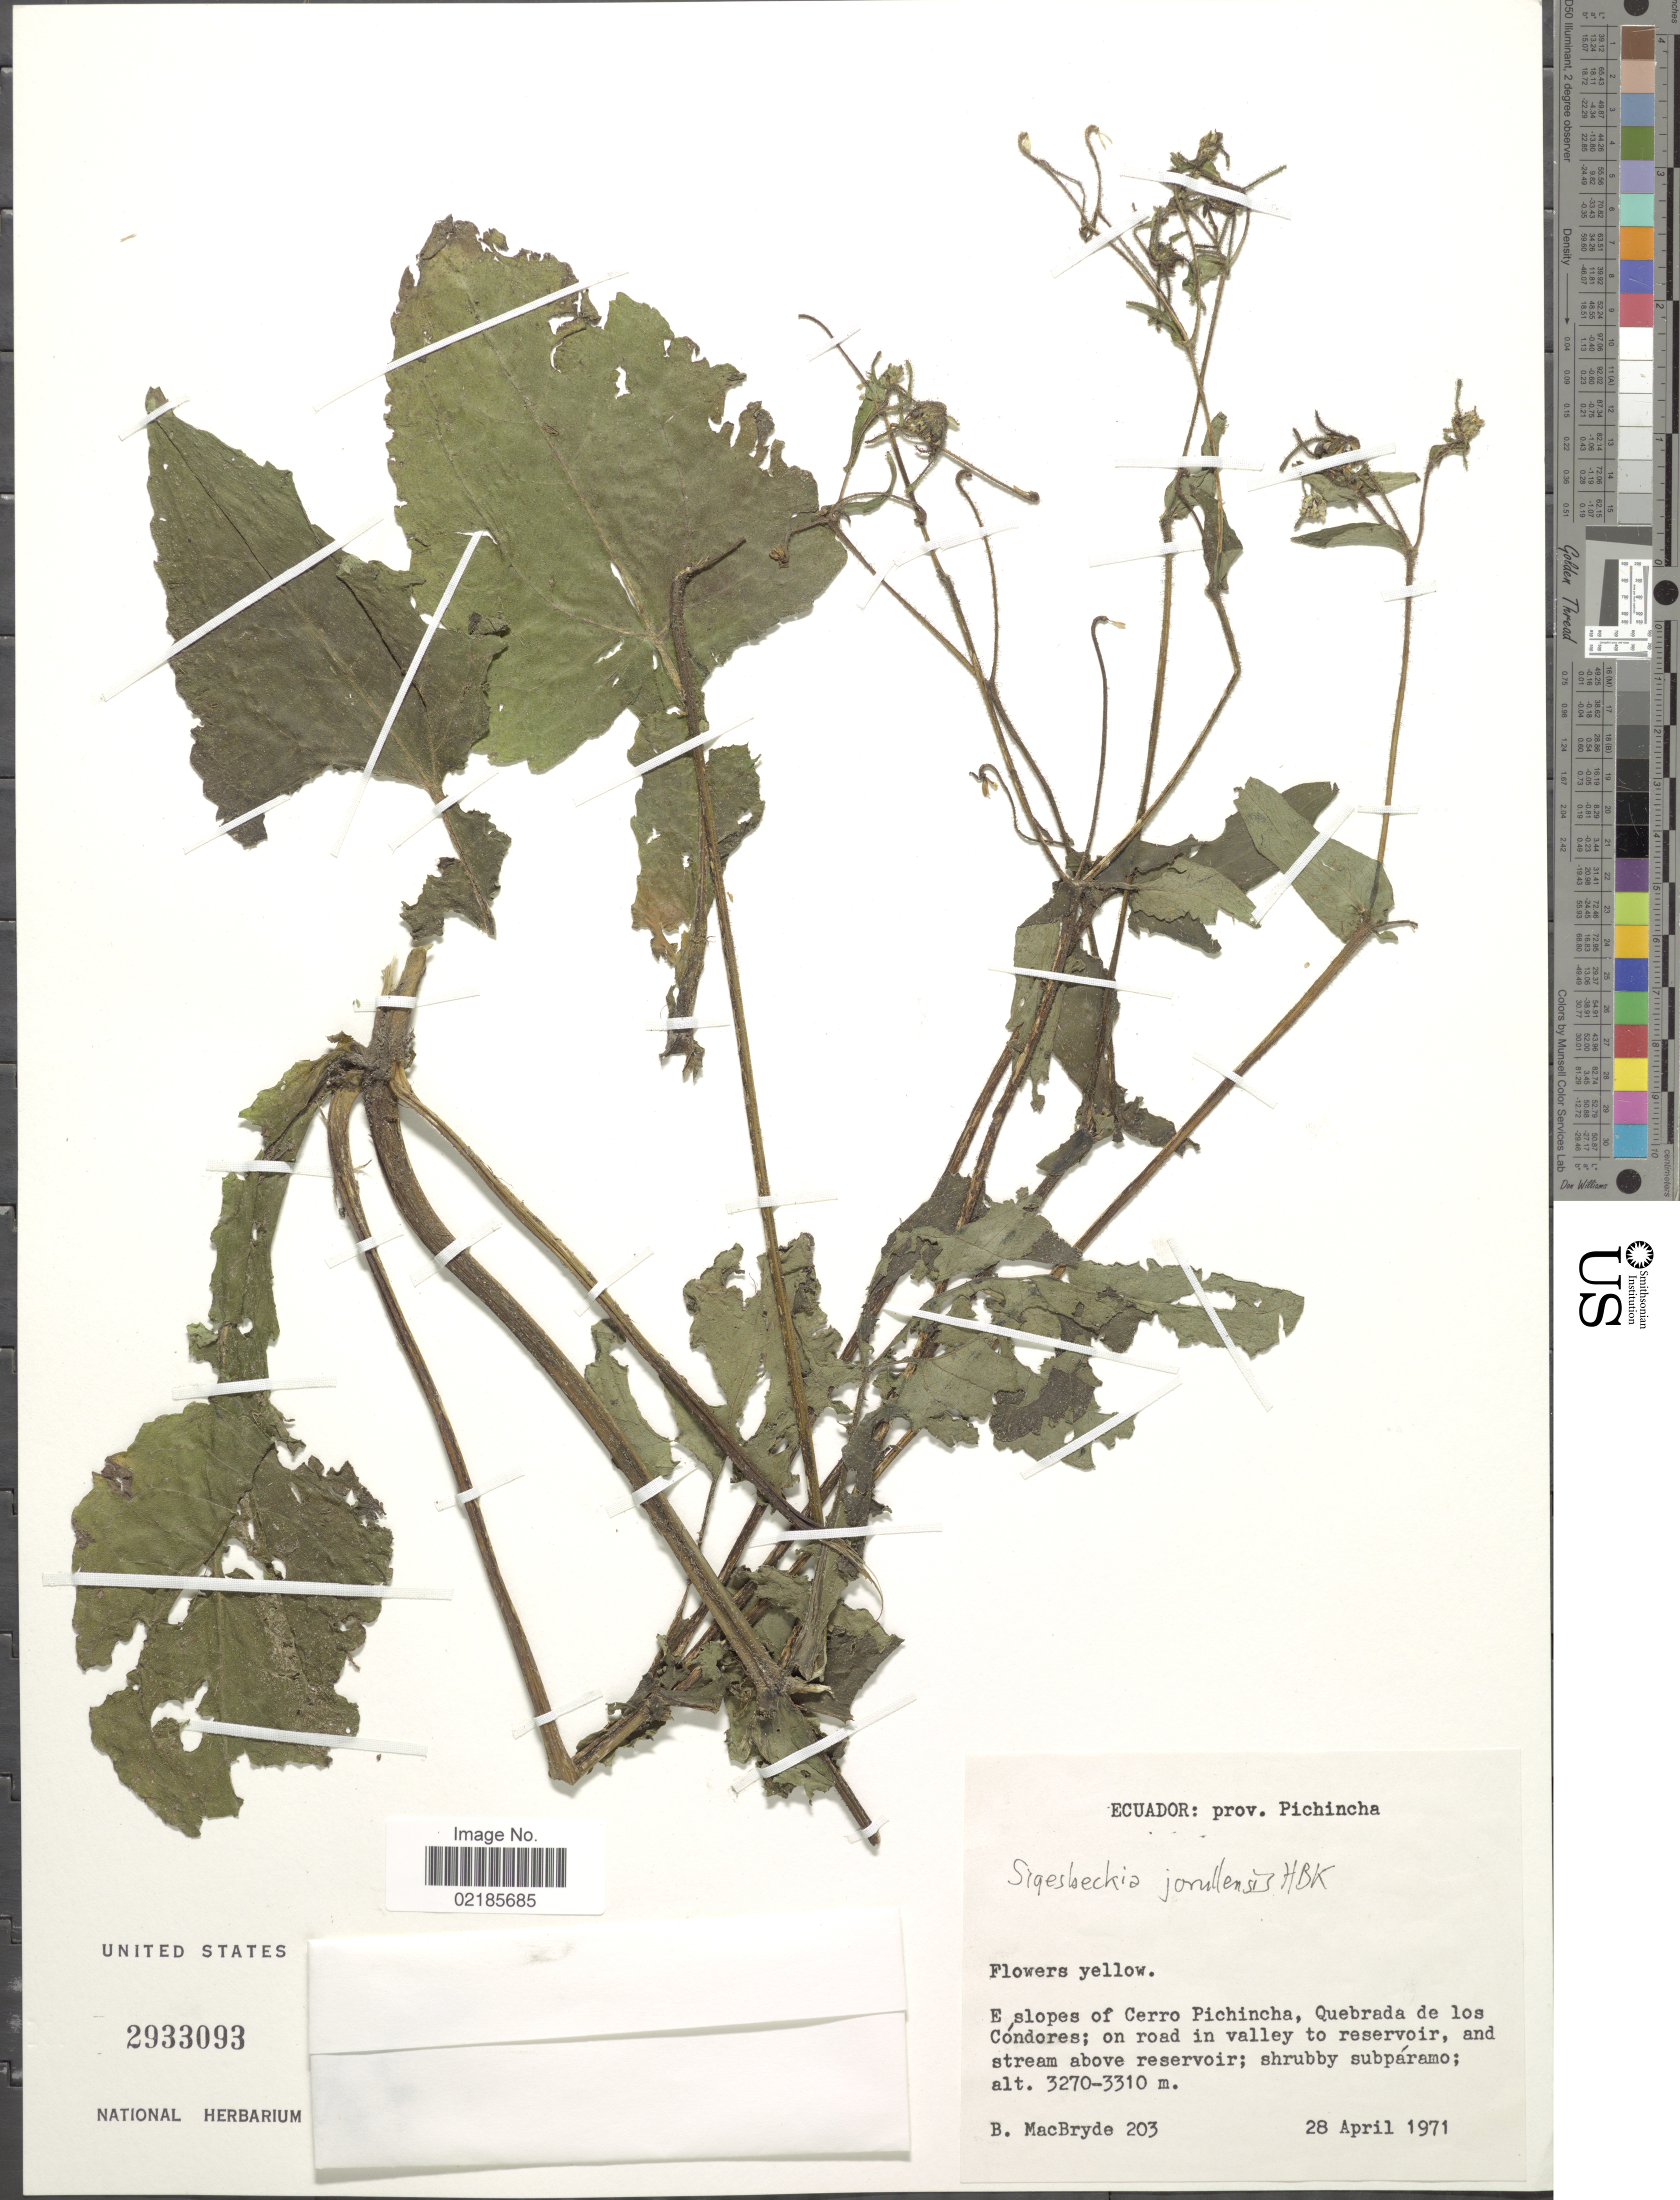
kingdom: Plantae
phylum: Tracheophyta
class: Magnoliopsida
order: Asterales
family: Asteraceae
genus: Sigesbeckia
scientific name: Sigesbeckia jorullensis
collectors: B. MacBryde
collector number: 203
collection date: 1971-04-28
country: Ecuador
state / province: Pichincha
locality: E slopes of Cerro Pichincha, Quebrada de los Cóndores; on road in valley to reservoir, and stream above reservoir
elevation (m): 3270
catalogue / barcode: US 2933093